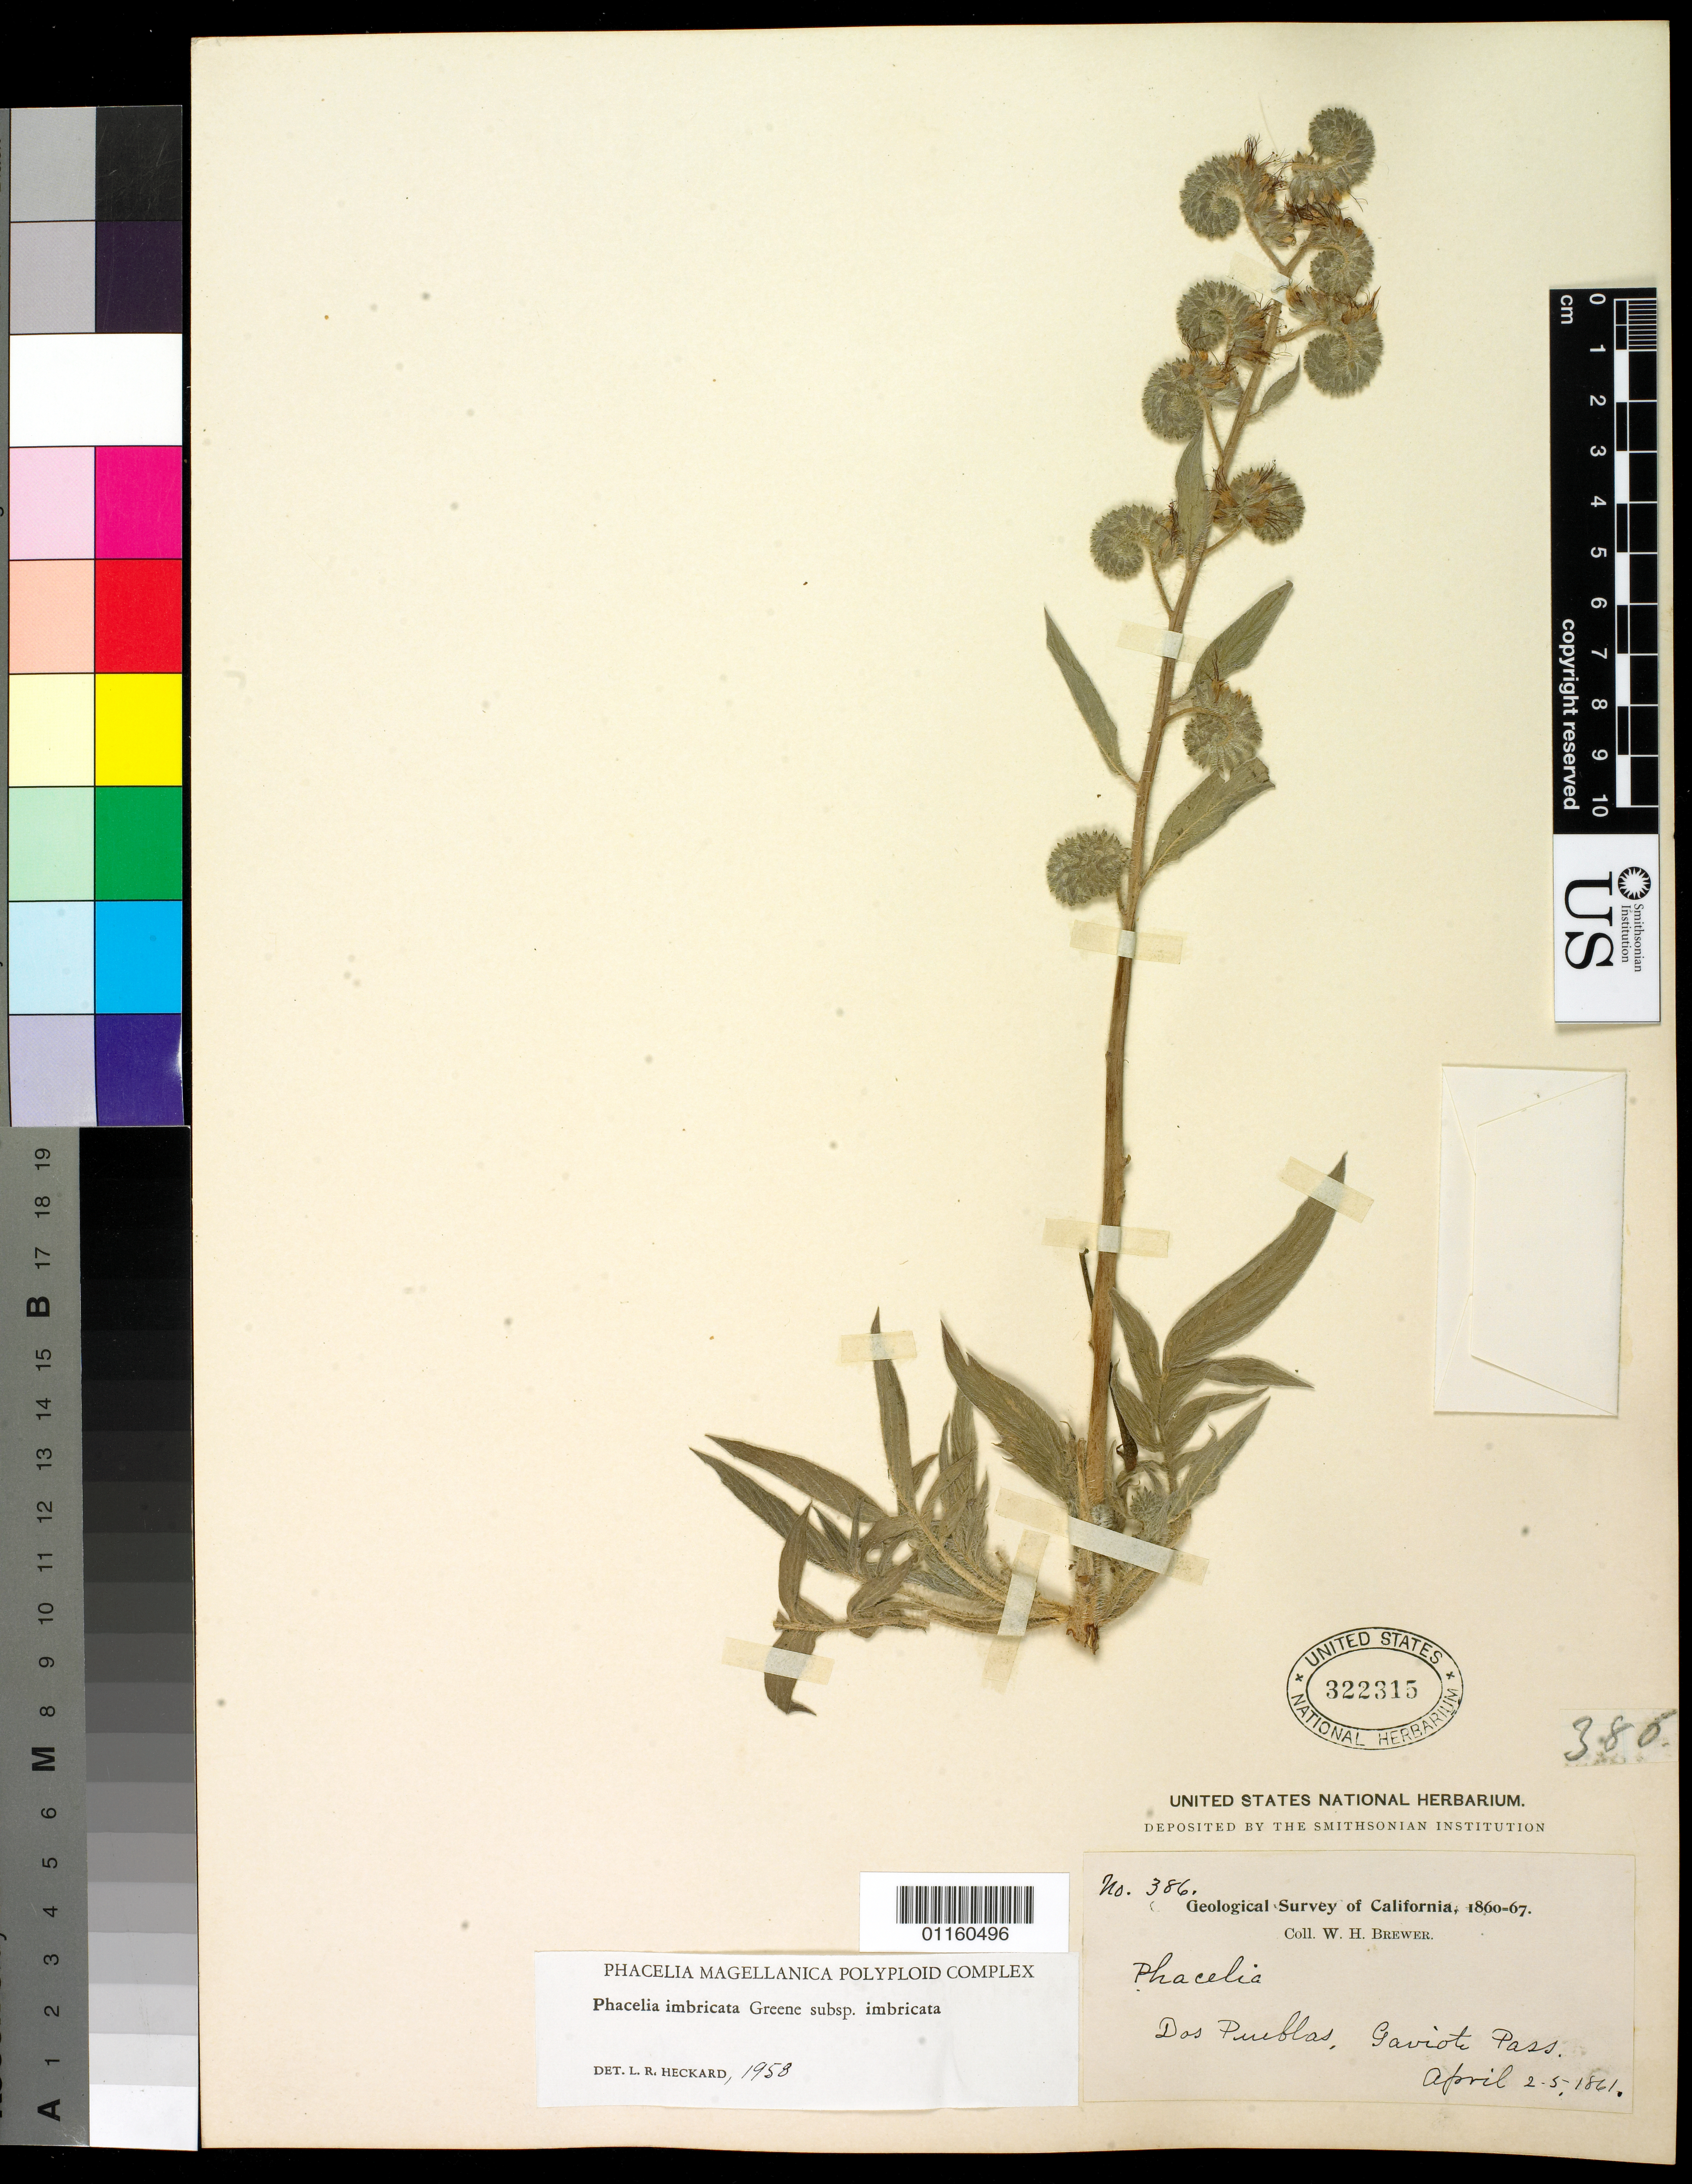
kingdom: Plantae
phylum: Tracheophyta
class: Magnoliopsida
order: Boraginales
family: Hydrophyllaceae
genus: Phacelia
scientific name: Phacelia imbricata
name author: Greene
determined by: Heckard, Lawrence R.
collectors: W. H. Brewer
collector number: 386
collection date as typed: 25 Apr 1861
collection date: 1861-04-25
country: United States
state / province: California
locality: Dos Pueblas, Gaviote Pass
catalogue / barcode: US 322315